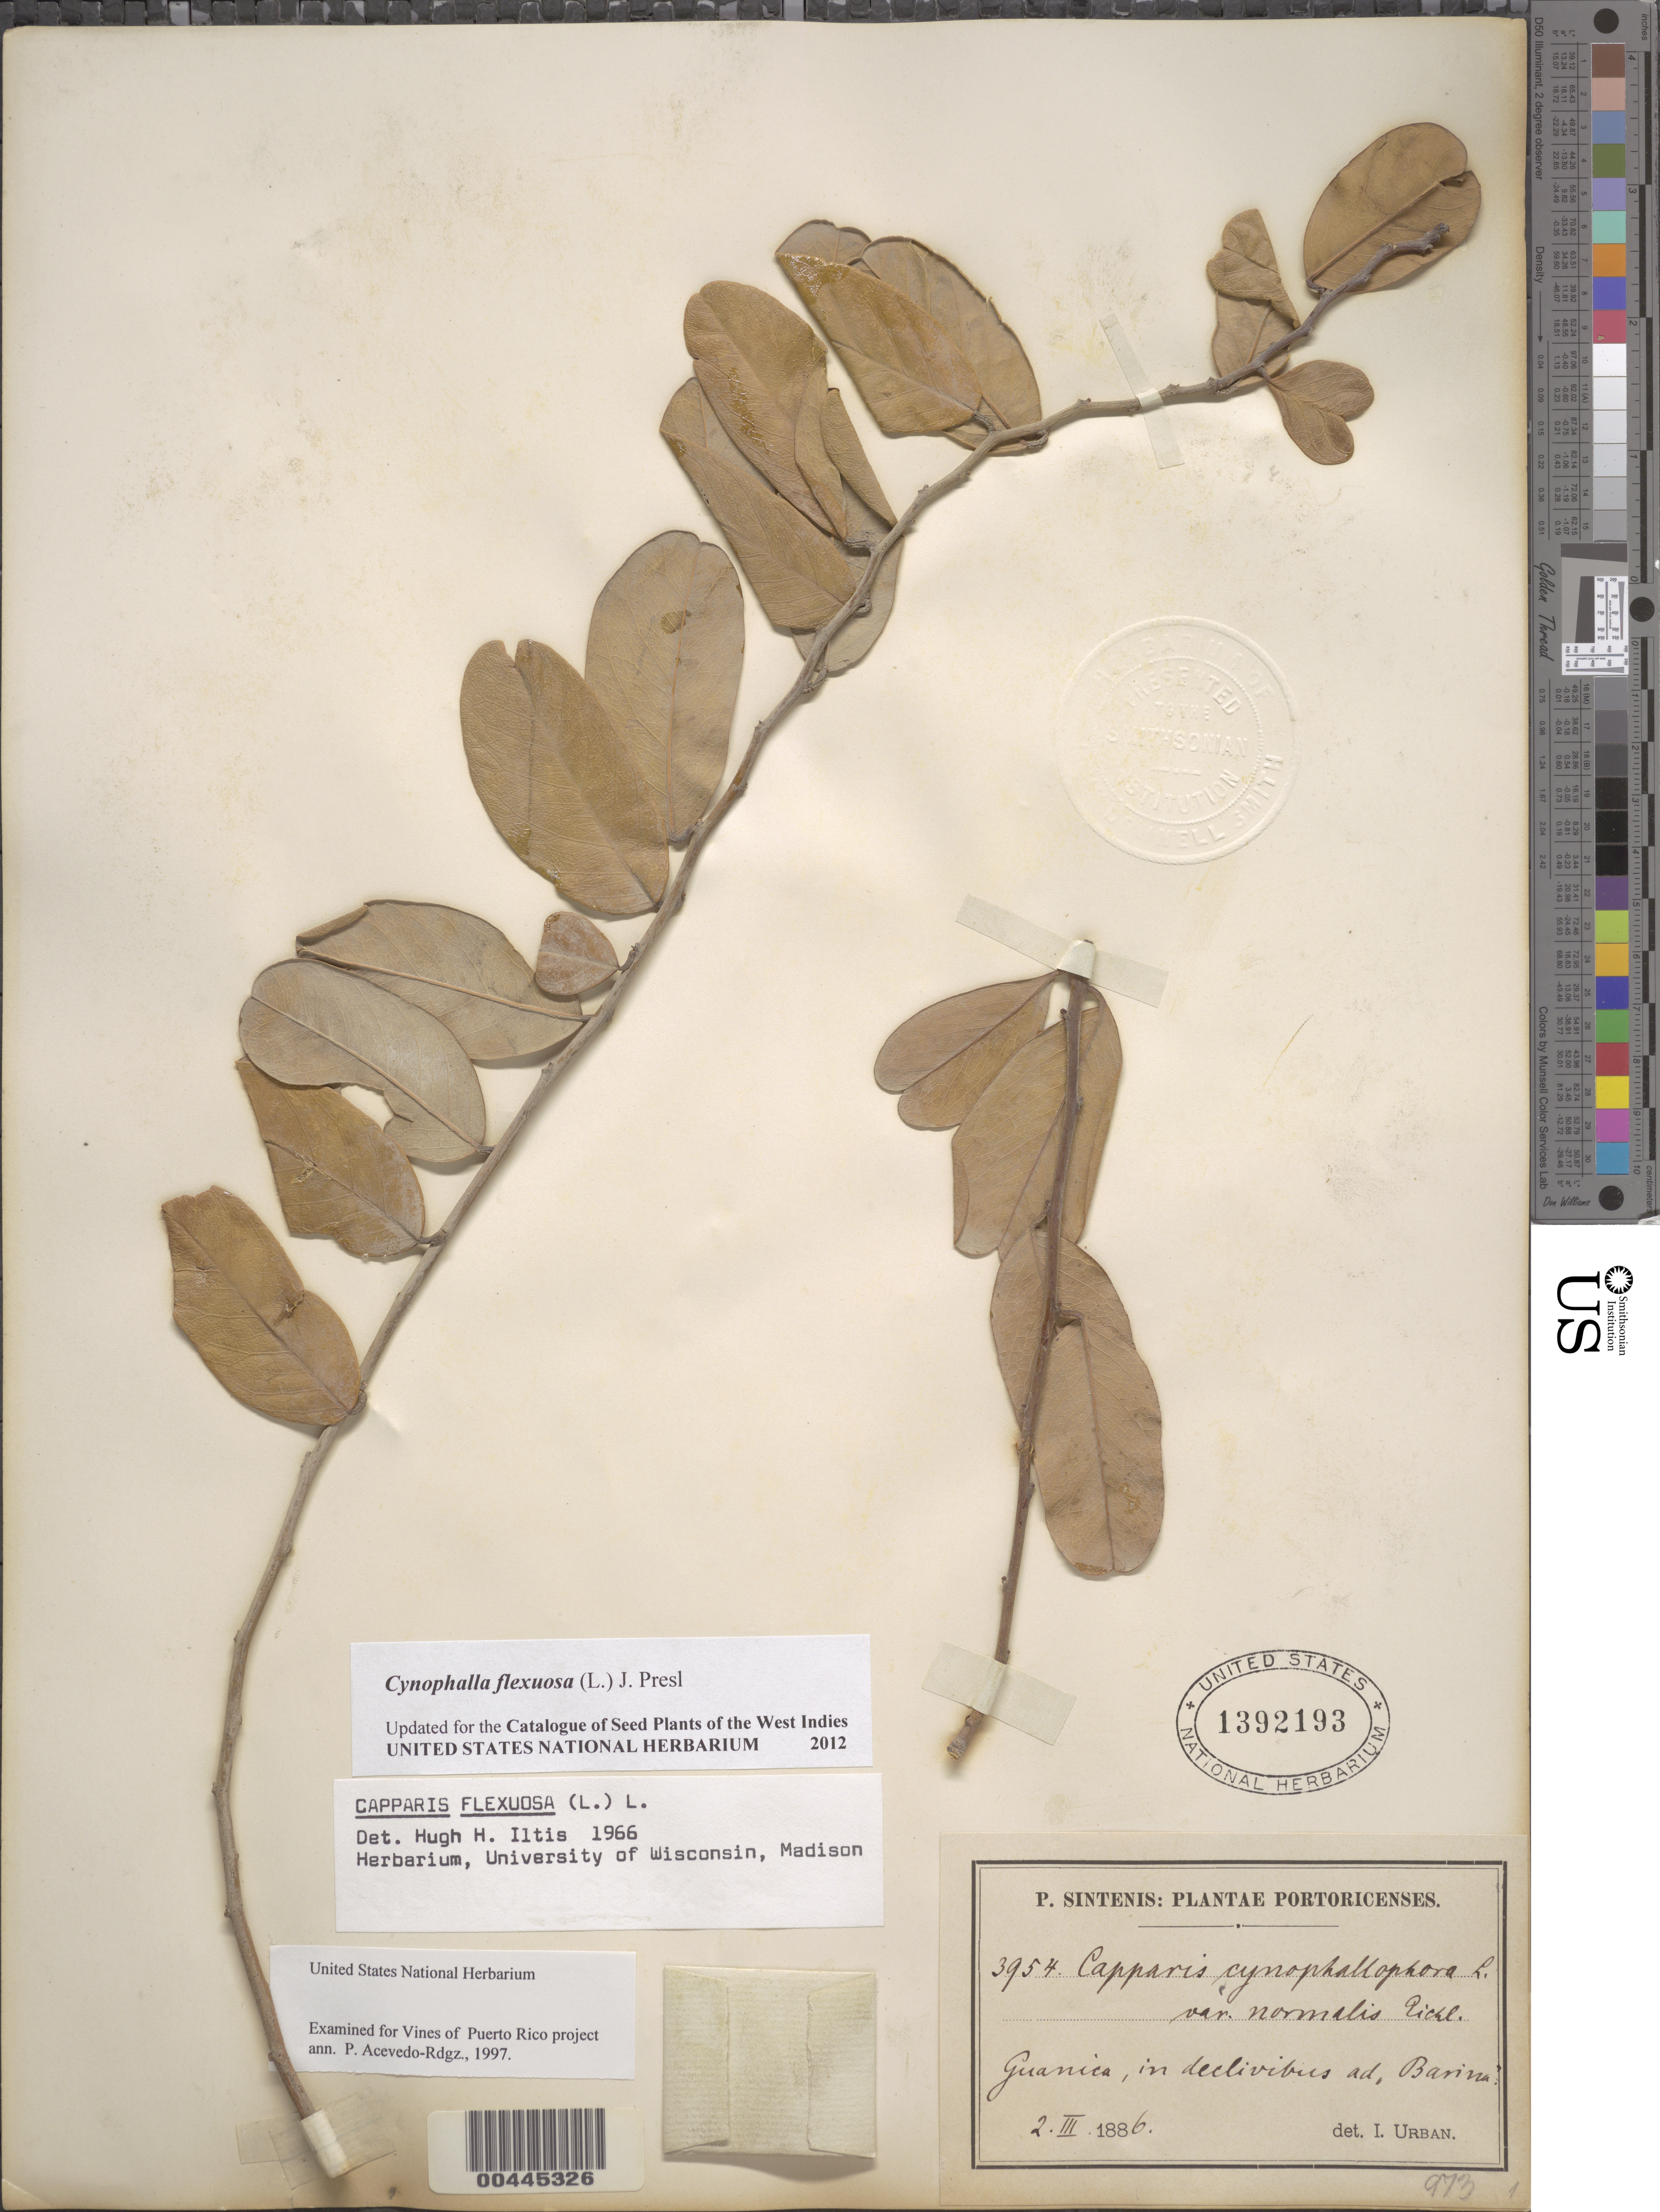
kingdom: Plantae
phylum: Tracheophyta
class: Magnoliopsida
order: Brassicales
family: Capparaceae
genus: Capparis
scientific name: Capparis flexuosa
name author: (L.) L.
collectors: P. Sintenis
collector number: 3954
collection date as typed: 02 Mar 1886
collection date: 1886-03-02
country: Puerto Rico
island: Greater Antilles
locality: Guanica. In declivibus ad Barinas.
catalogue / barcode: US 1392193